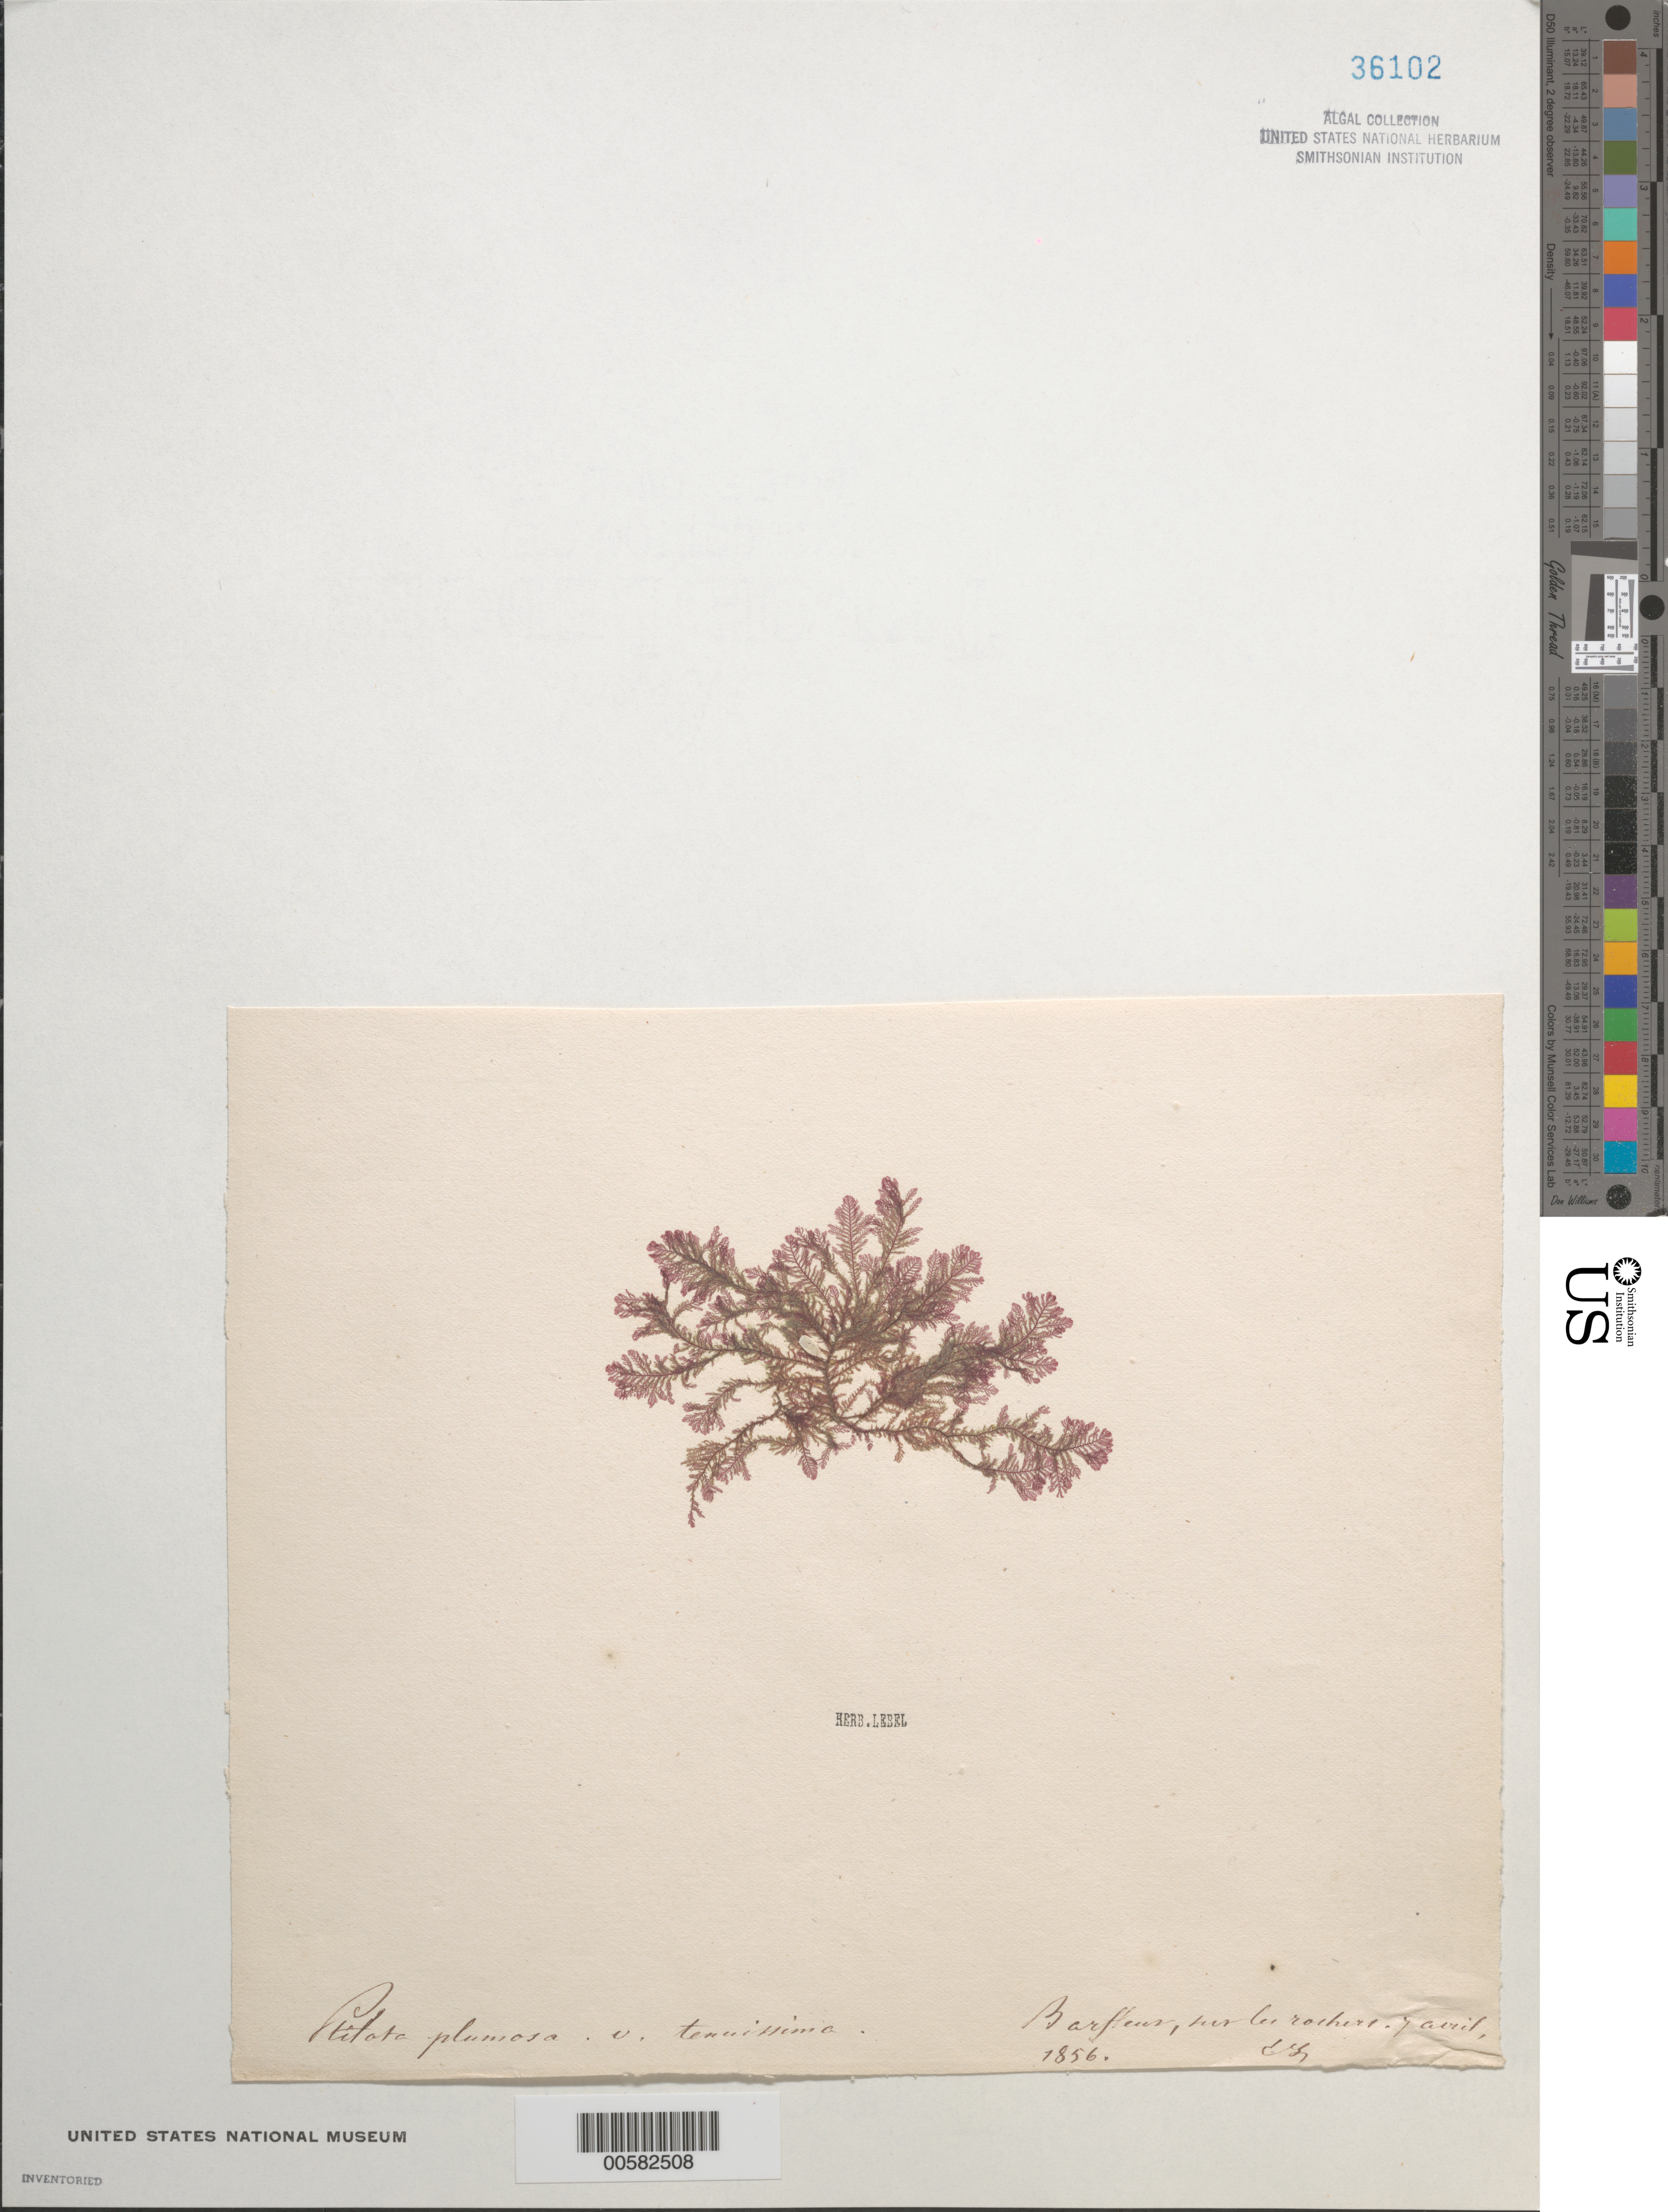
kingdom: Plantae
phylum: Rhodophyta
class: Florideophyceae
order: Ceramiales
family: Wrangeliaceae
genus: Ptilota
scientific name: Ptilota gunneri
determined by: Algae name updating Project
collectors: J. Lebel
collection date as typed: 07 Apr 1856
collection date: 1856-04-07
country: France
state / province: Normandie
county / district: Manche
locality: Barfleur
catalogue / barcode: US 36102